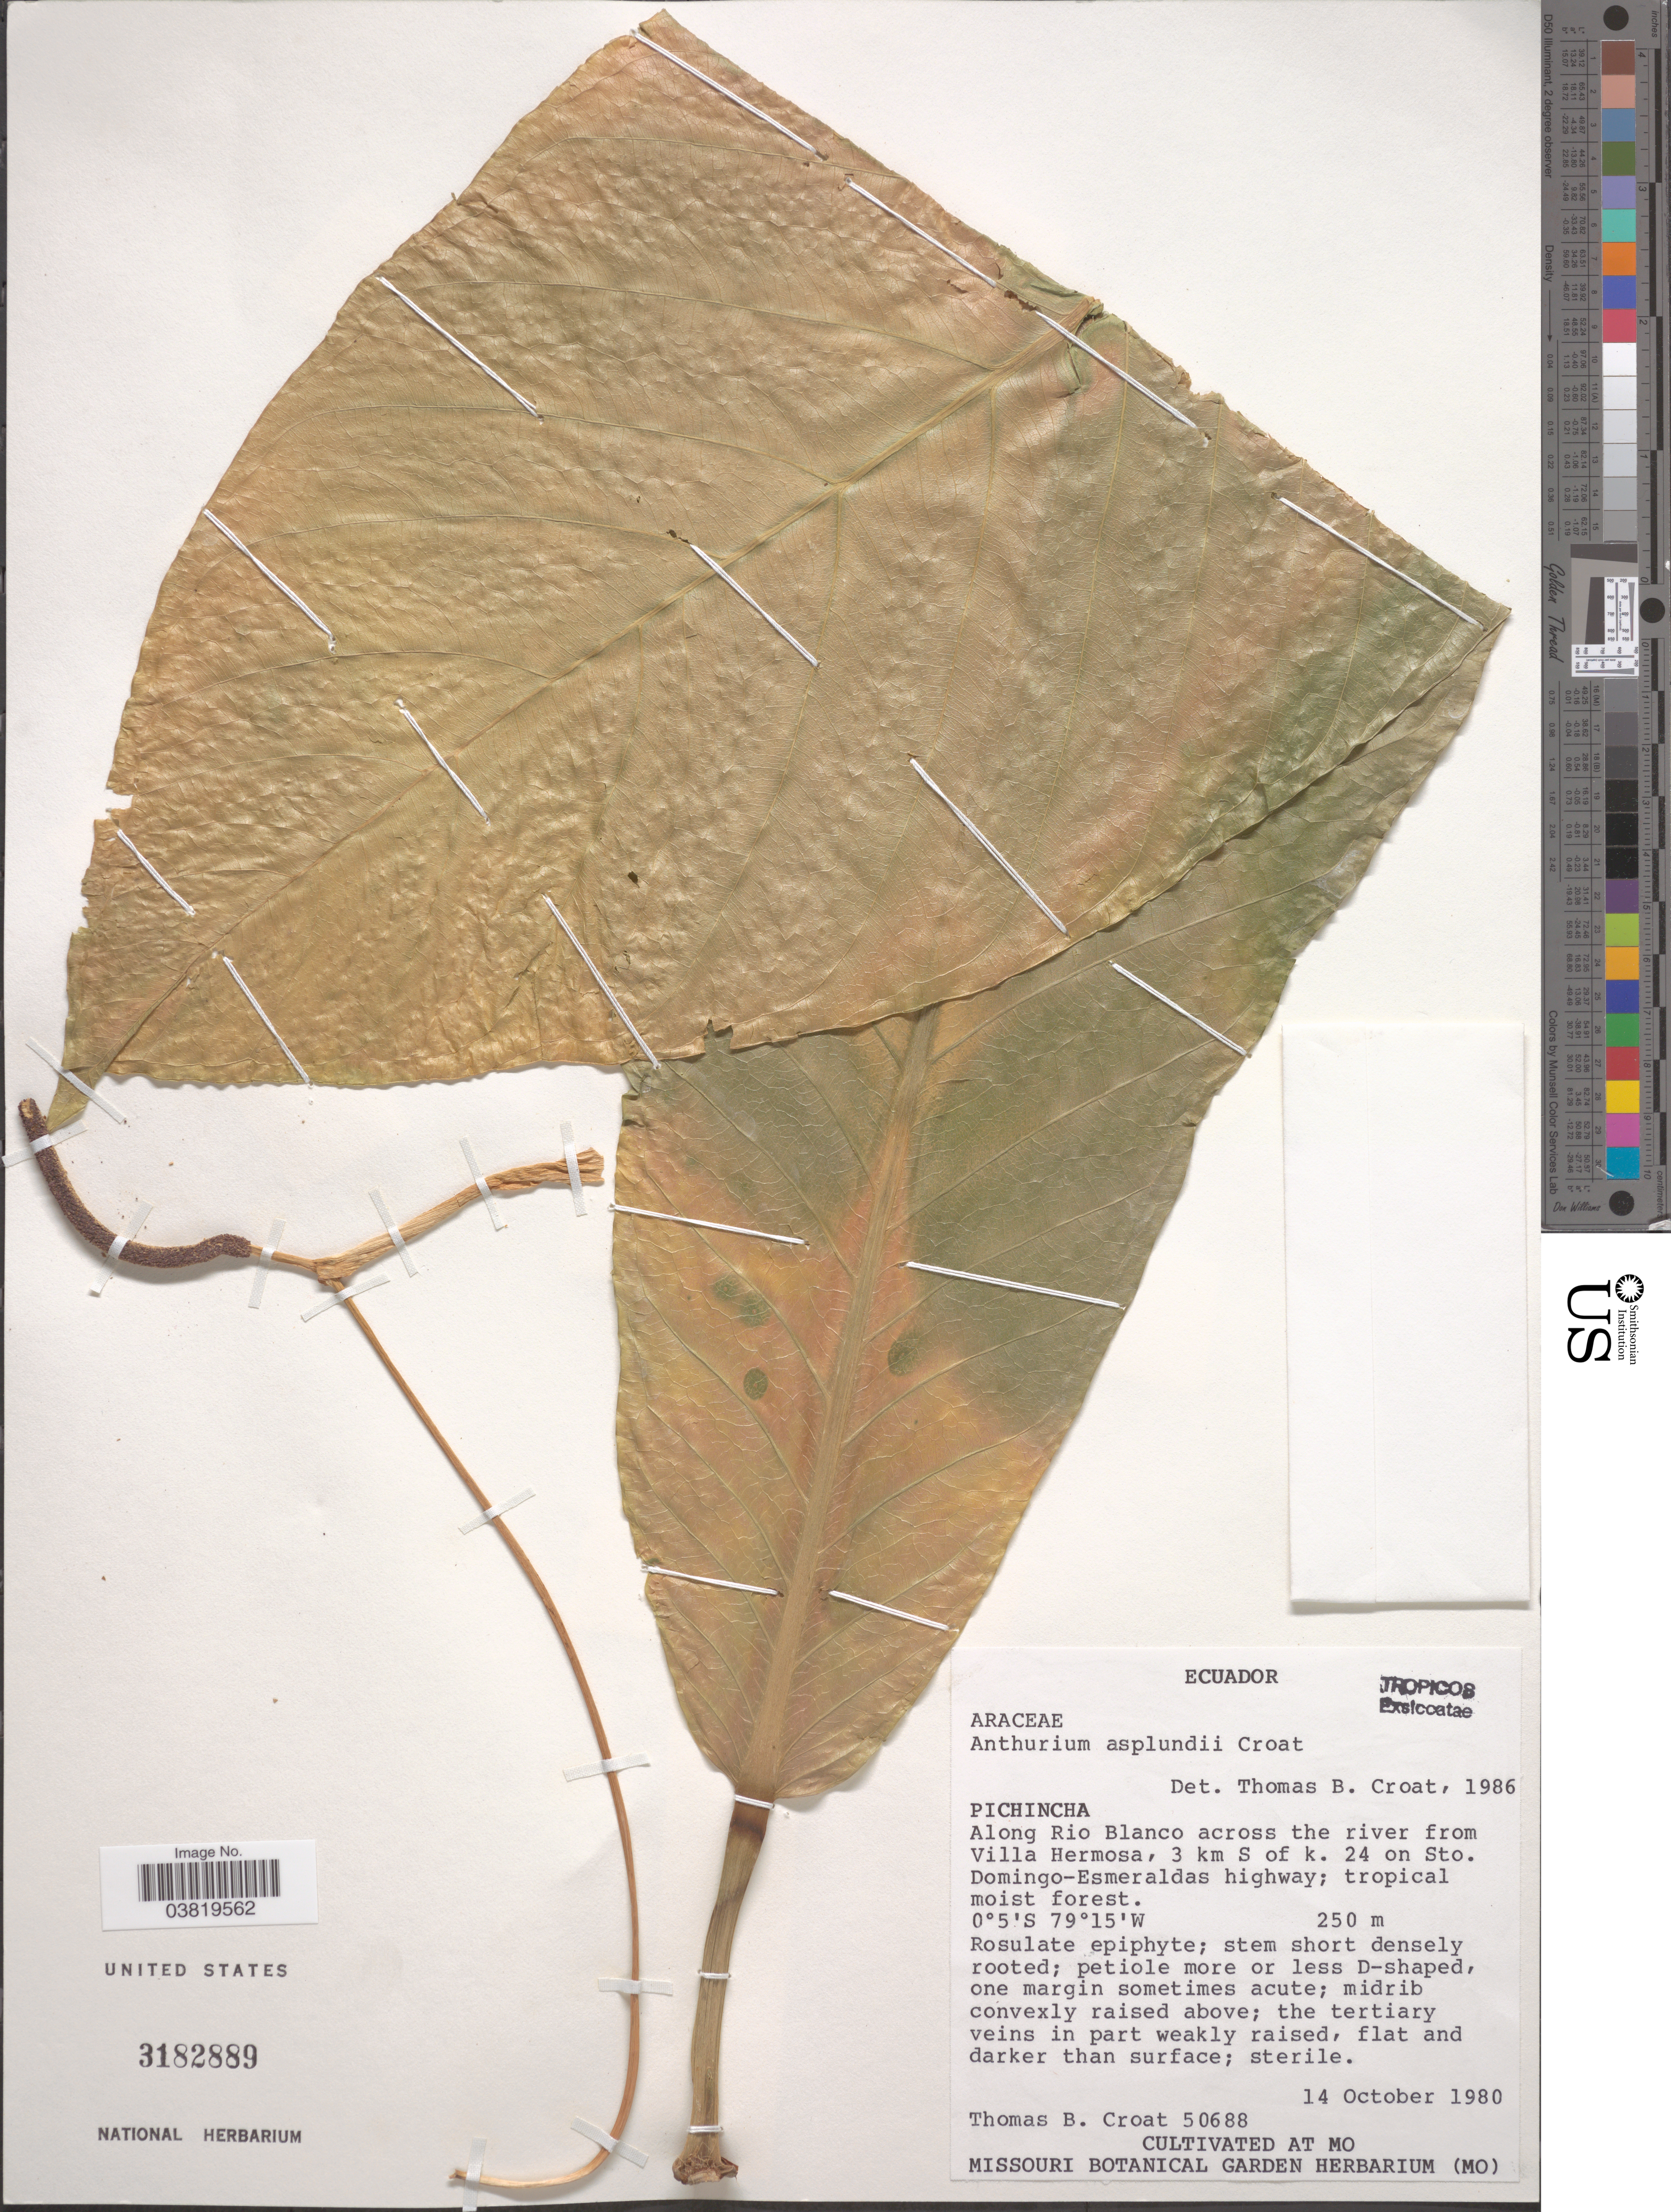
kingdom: Plantae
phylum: Tracheophyta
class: Liliopsida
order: Alismatales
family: Araceae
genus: Anthurium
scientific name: Anthurium asplundii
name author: Croat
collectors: T. B. Croat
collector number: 50688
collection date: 1980-10-14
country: Ecuador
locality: Cultivated at Missouri Botanical Garden Herbarium. [unsure placement] Along Rio Blanco across the river from Villa Hermosa, 3 km S of k. 24 on Sto. Domingo-Esmeraldas highway.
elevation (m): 250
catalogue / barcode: US 3182889